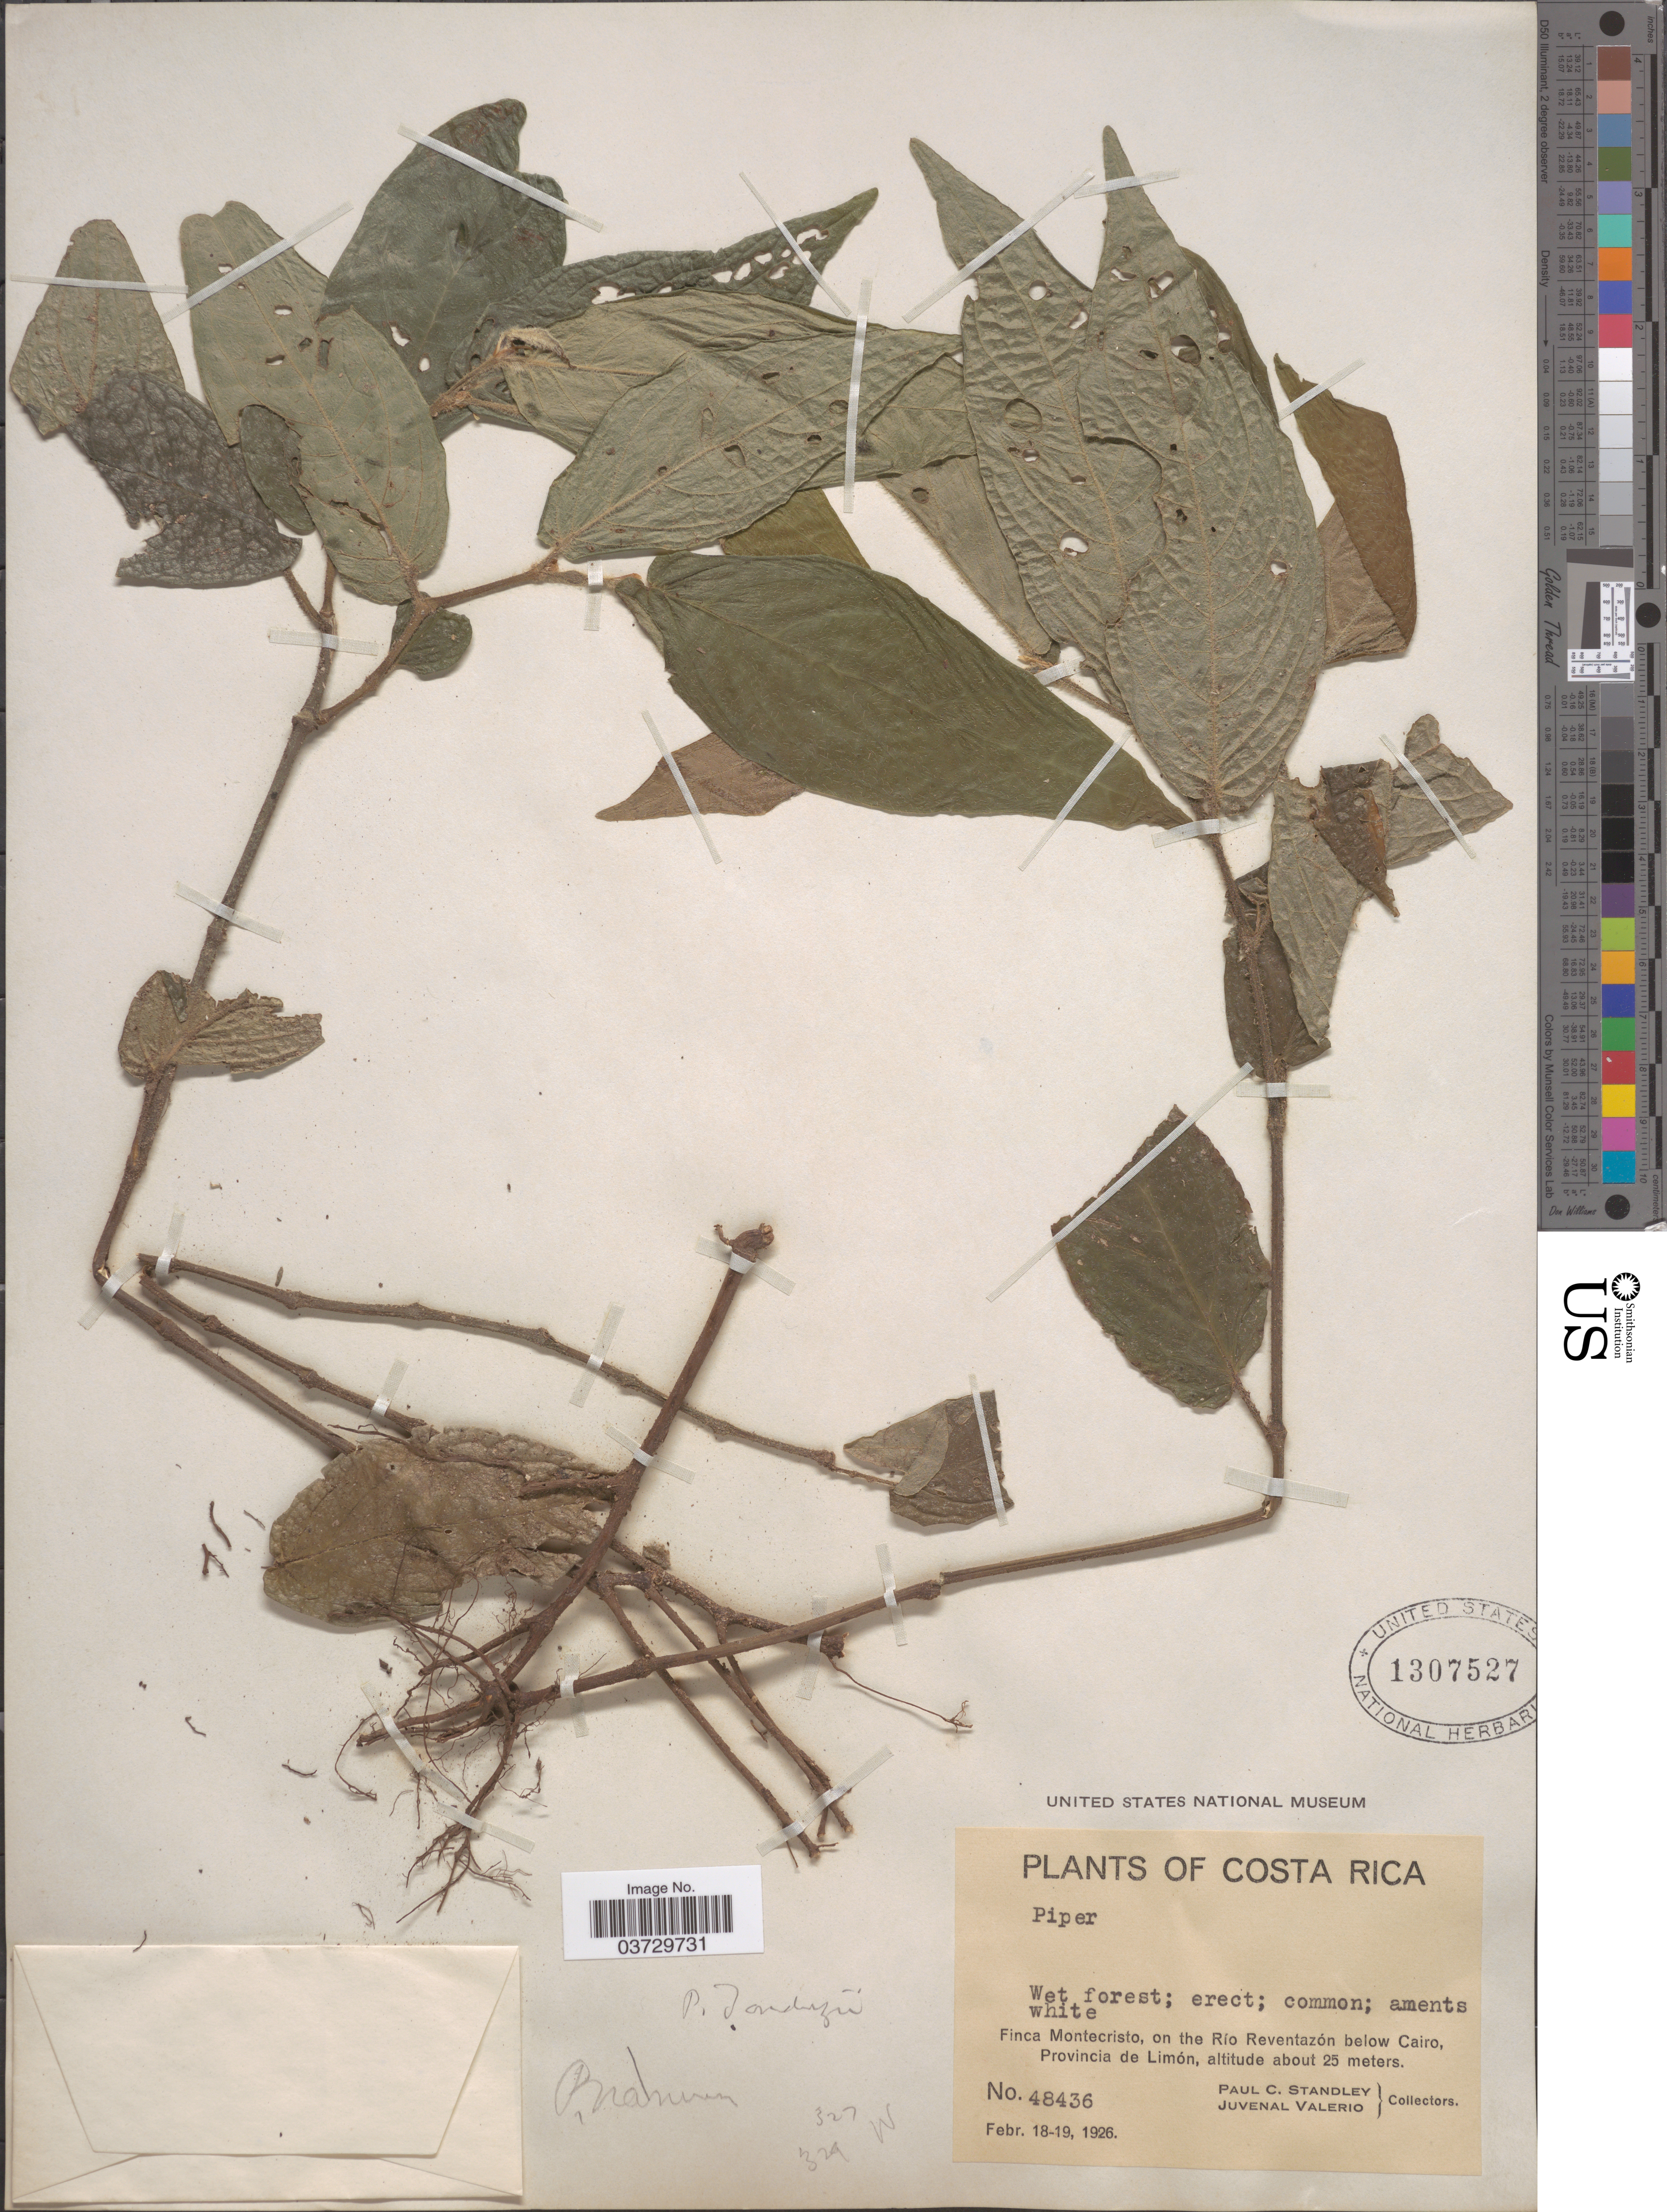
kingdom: Plantae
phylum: Tracheophyta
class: Magnoliopsida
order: Piperales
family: Piperaceae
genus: Piper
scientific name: Piper tonduzii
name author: C. DC. in Pittier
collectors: P. C. Standley & J. Valerio R.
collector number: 48436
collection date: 1926-02-18/1926-02-19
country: Costa Rica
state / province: Limón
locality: Finca Montecristo, on the Río Reventazón below Cairo.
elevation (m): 25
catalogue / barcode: US 1307527